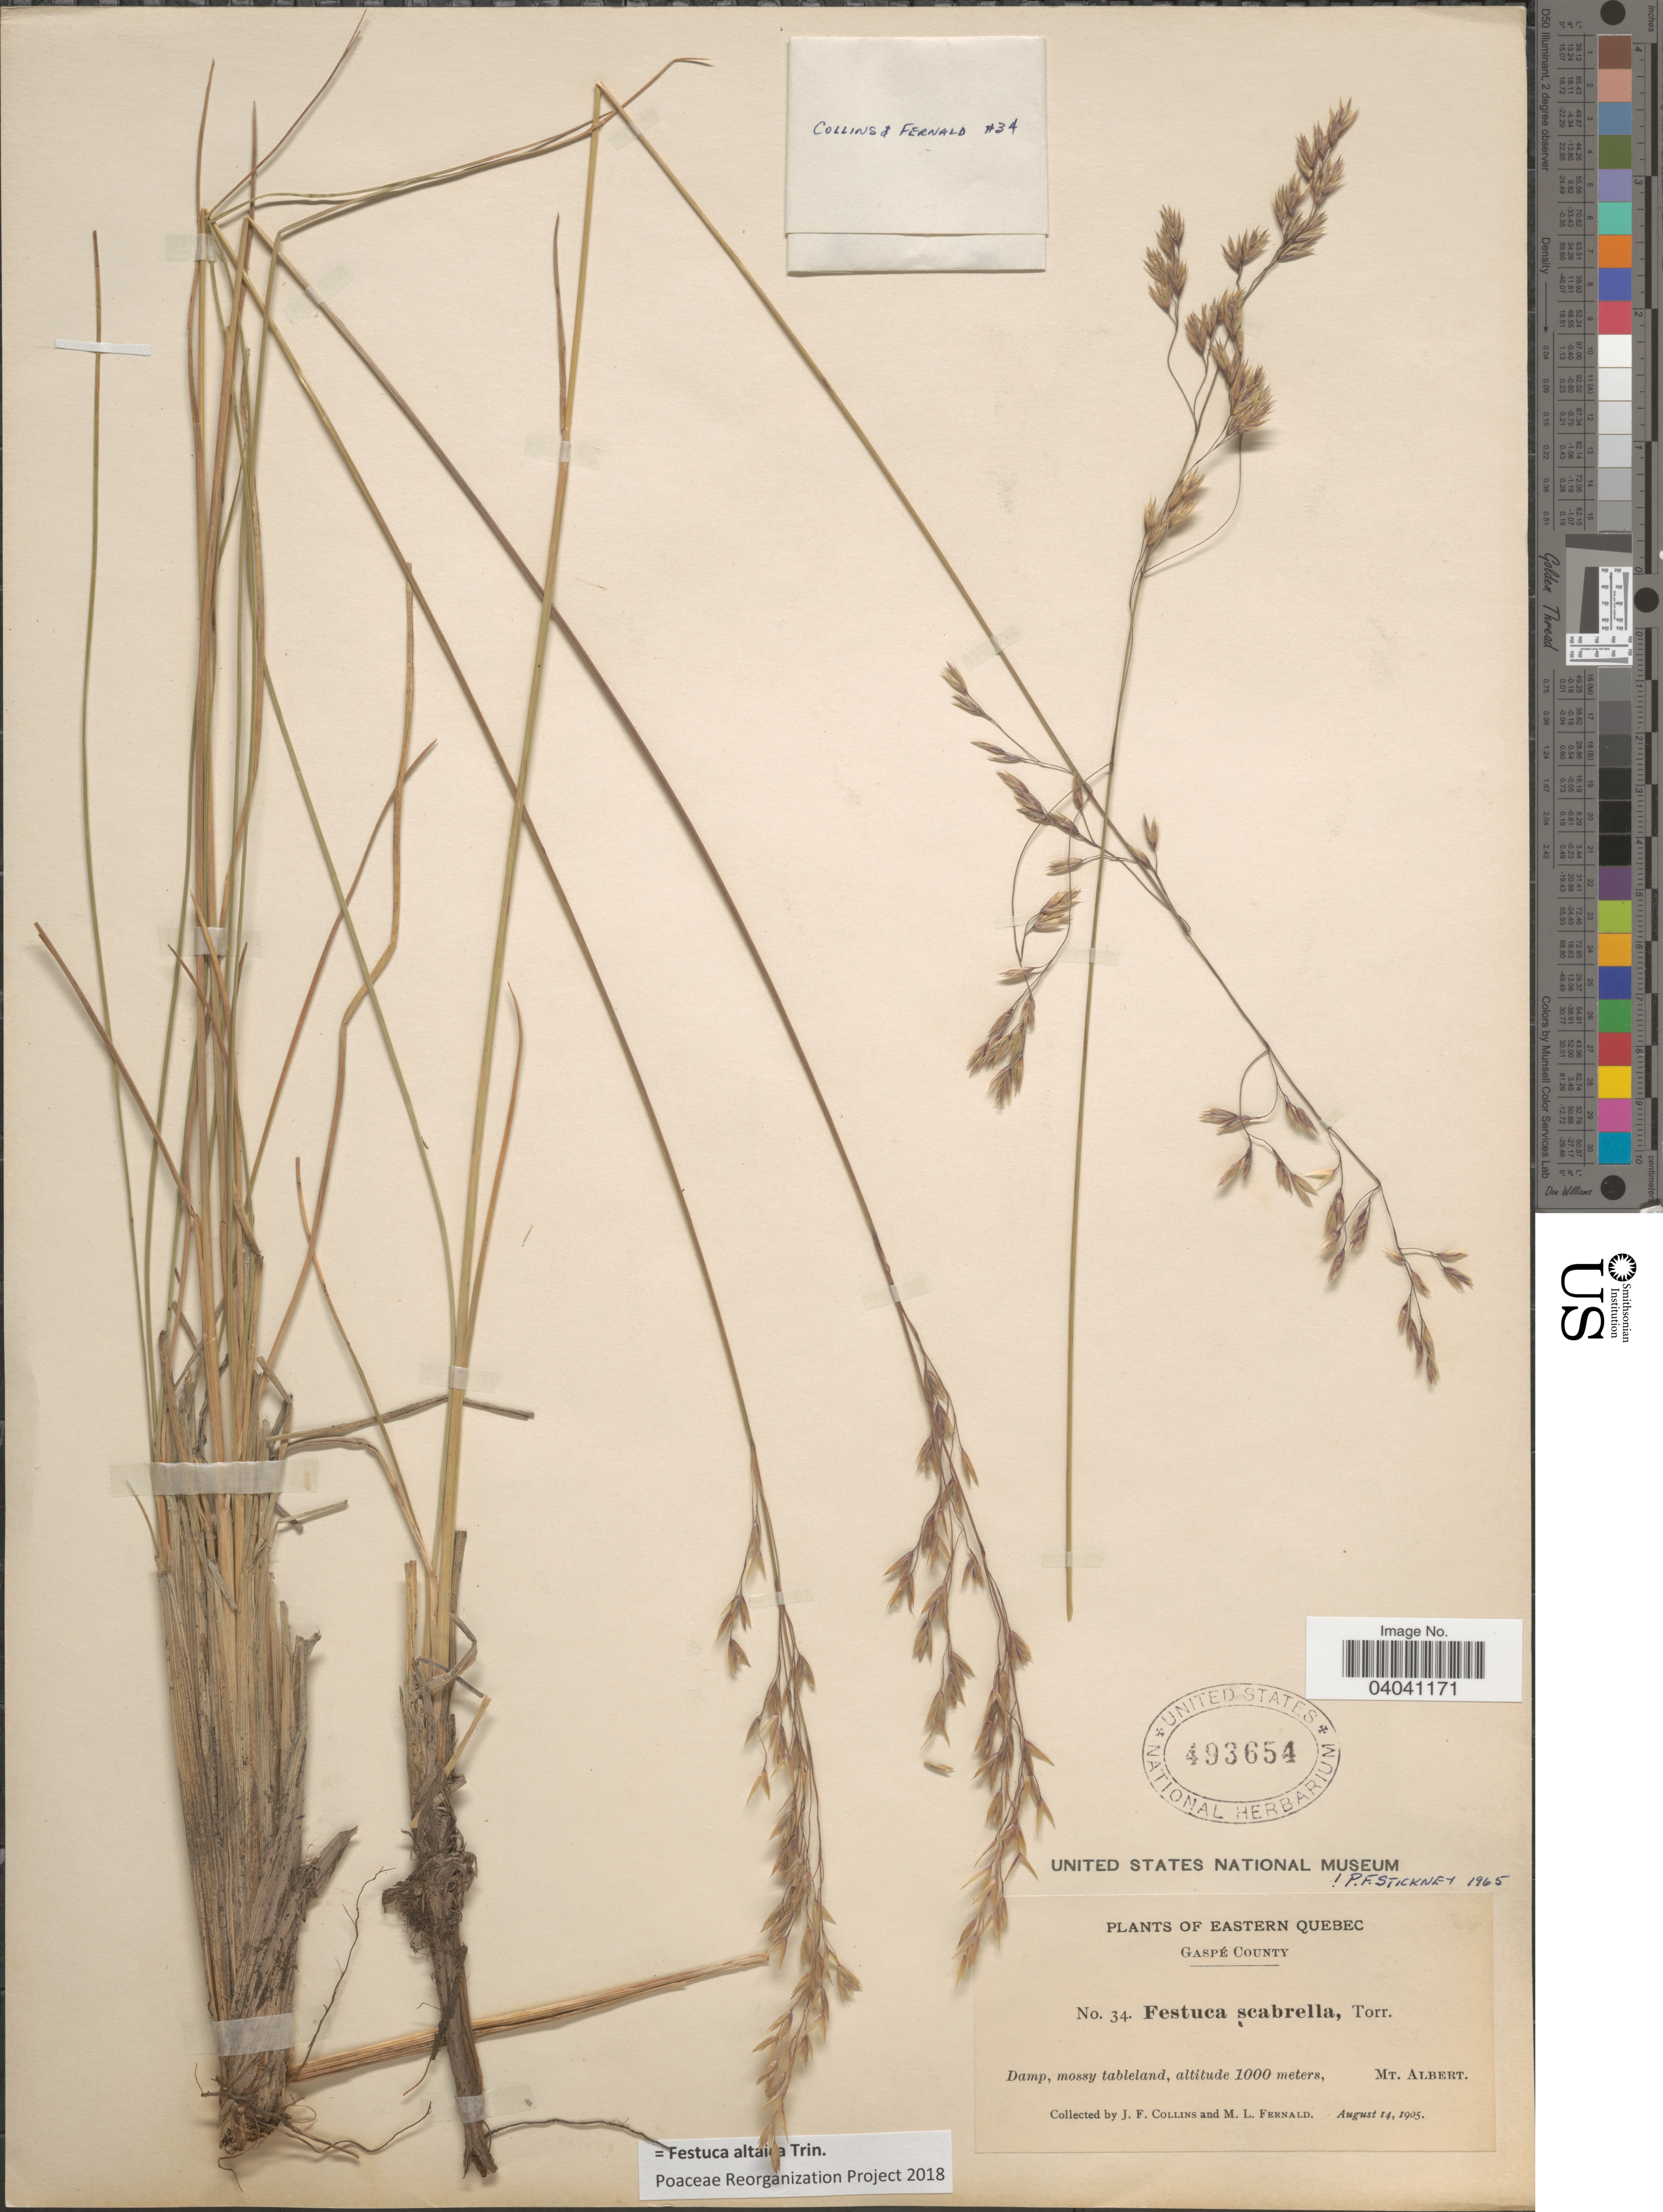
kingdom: Plantae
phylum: Tracheophyta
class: Liliopsida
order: Poales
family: Poaceae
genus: Festuca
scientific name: Festuca altaica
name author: Trin.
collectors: J. Collins & M. L. Fernald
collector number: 34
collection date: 1905-08-14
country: Canada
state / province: Quebec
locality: Eastern Quebec. Gaspé County. Mt. Albert.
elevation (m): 1000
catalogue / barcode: US 493654